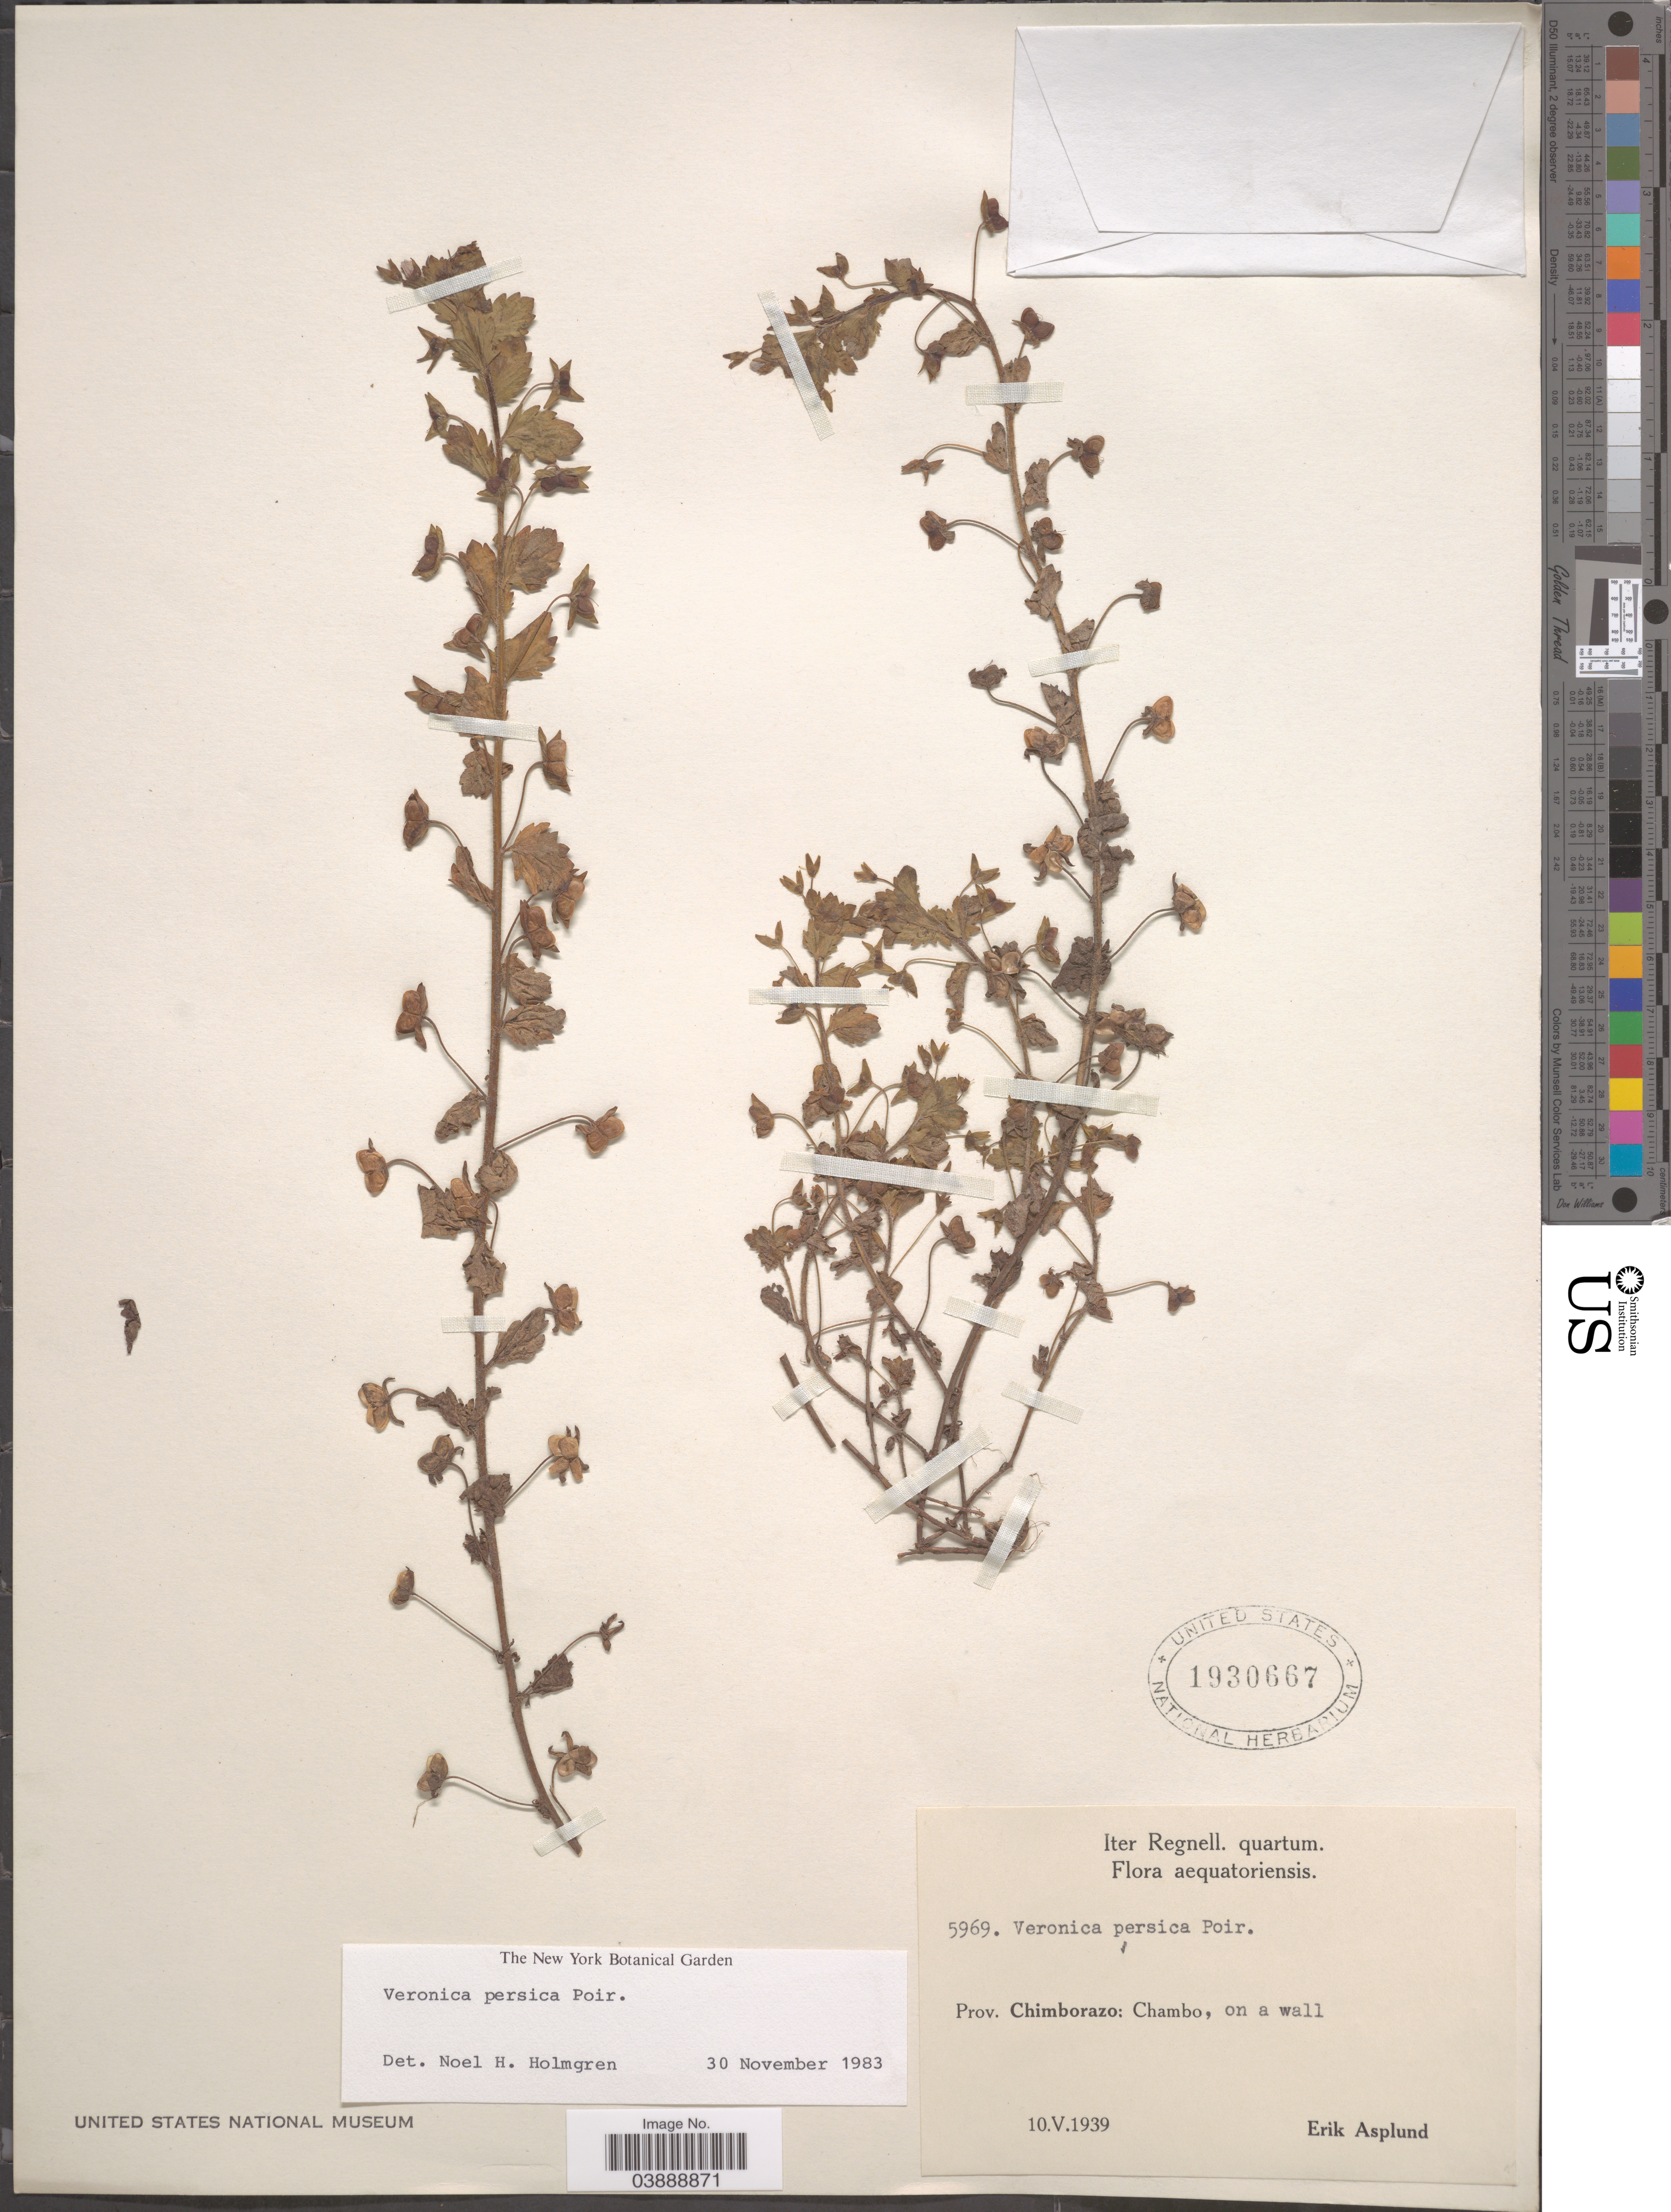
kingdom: Plantae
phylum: Tracheophyta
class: Magnoliopsida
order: Lamiales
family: Plantaginaceae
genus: Veronica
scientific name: Veronica persica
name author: Poir.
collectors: E. Asplund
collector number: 5969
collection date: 1939-05-10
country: Ecuador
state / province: Chimborazo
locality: Chambo, on a wall.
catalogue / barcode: US 1930667